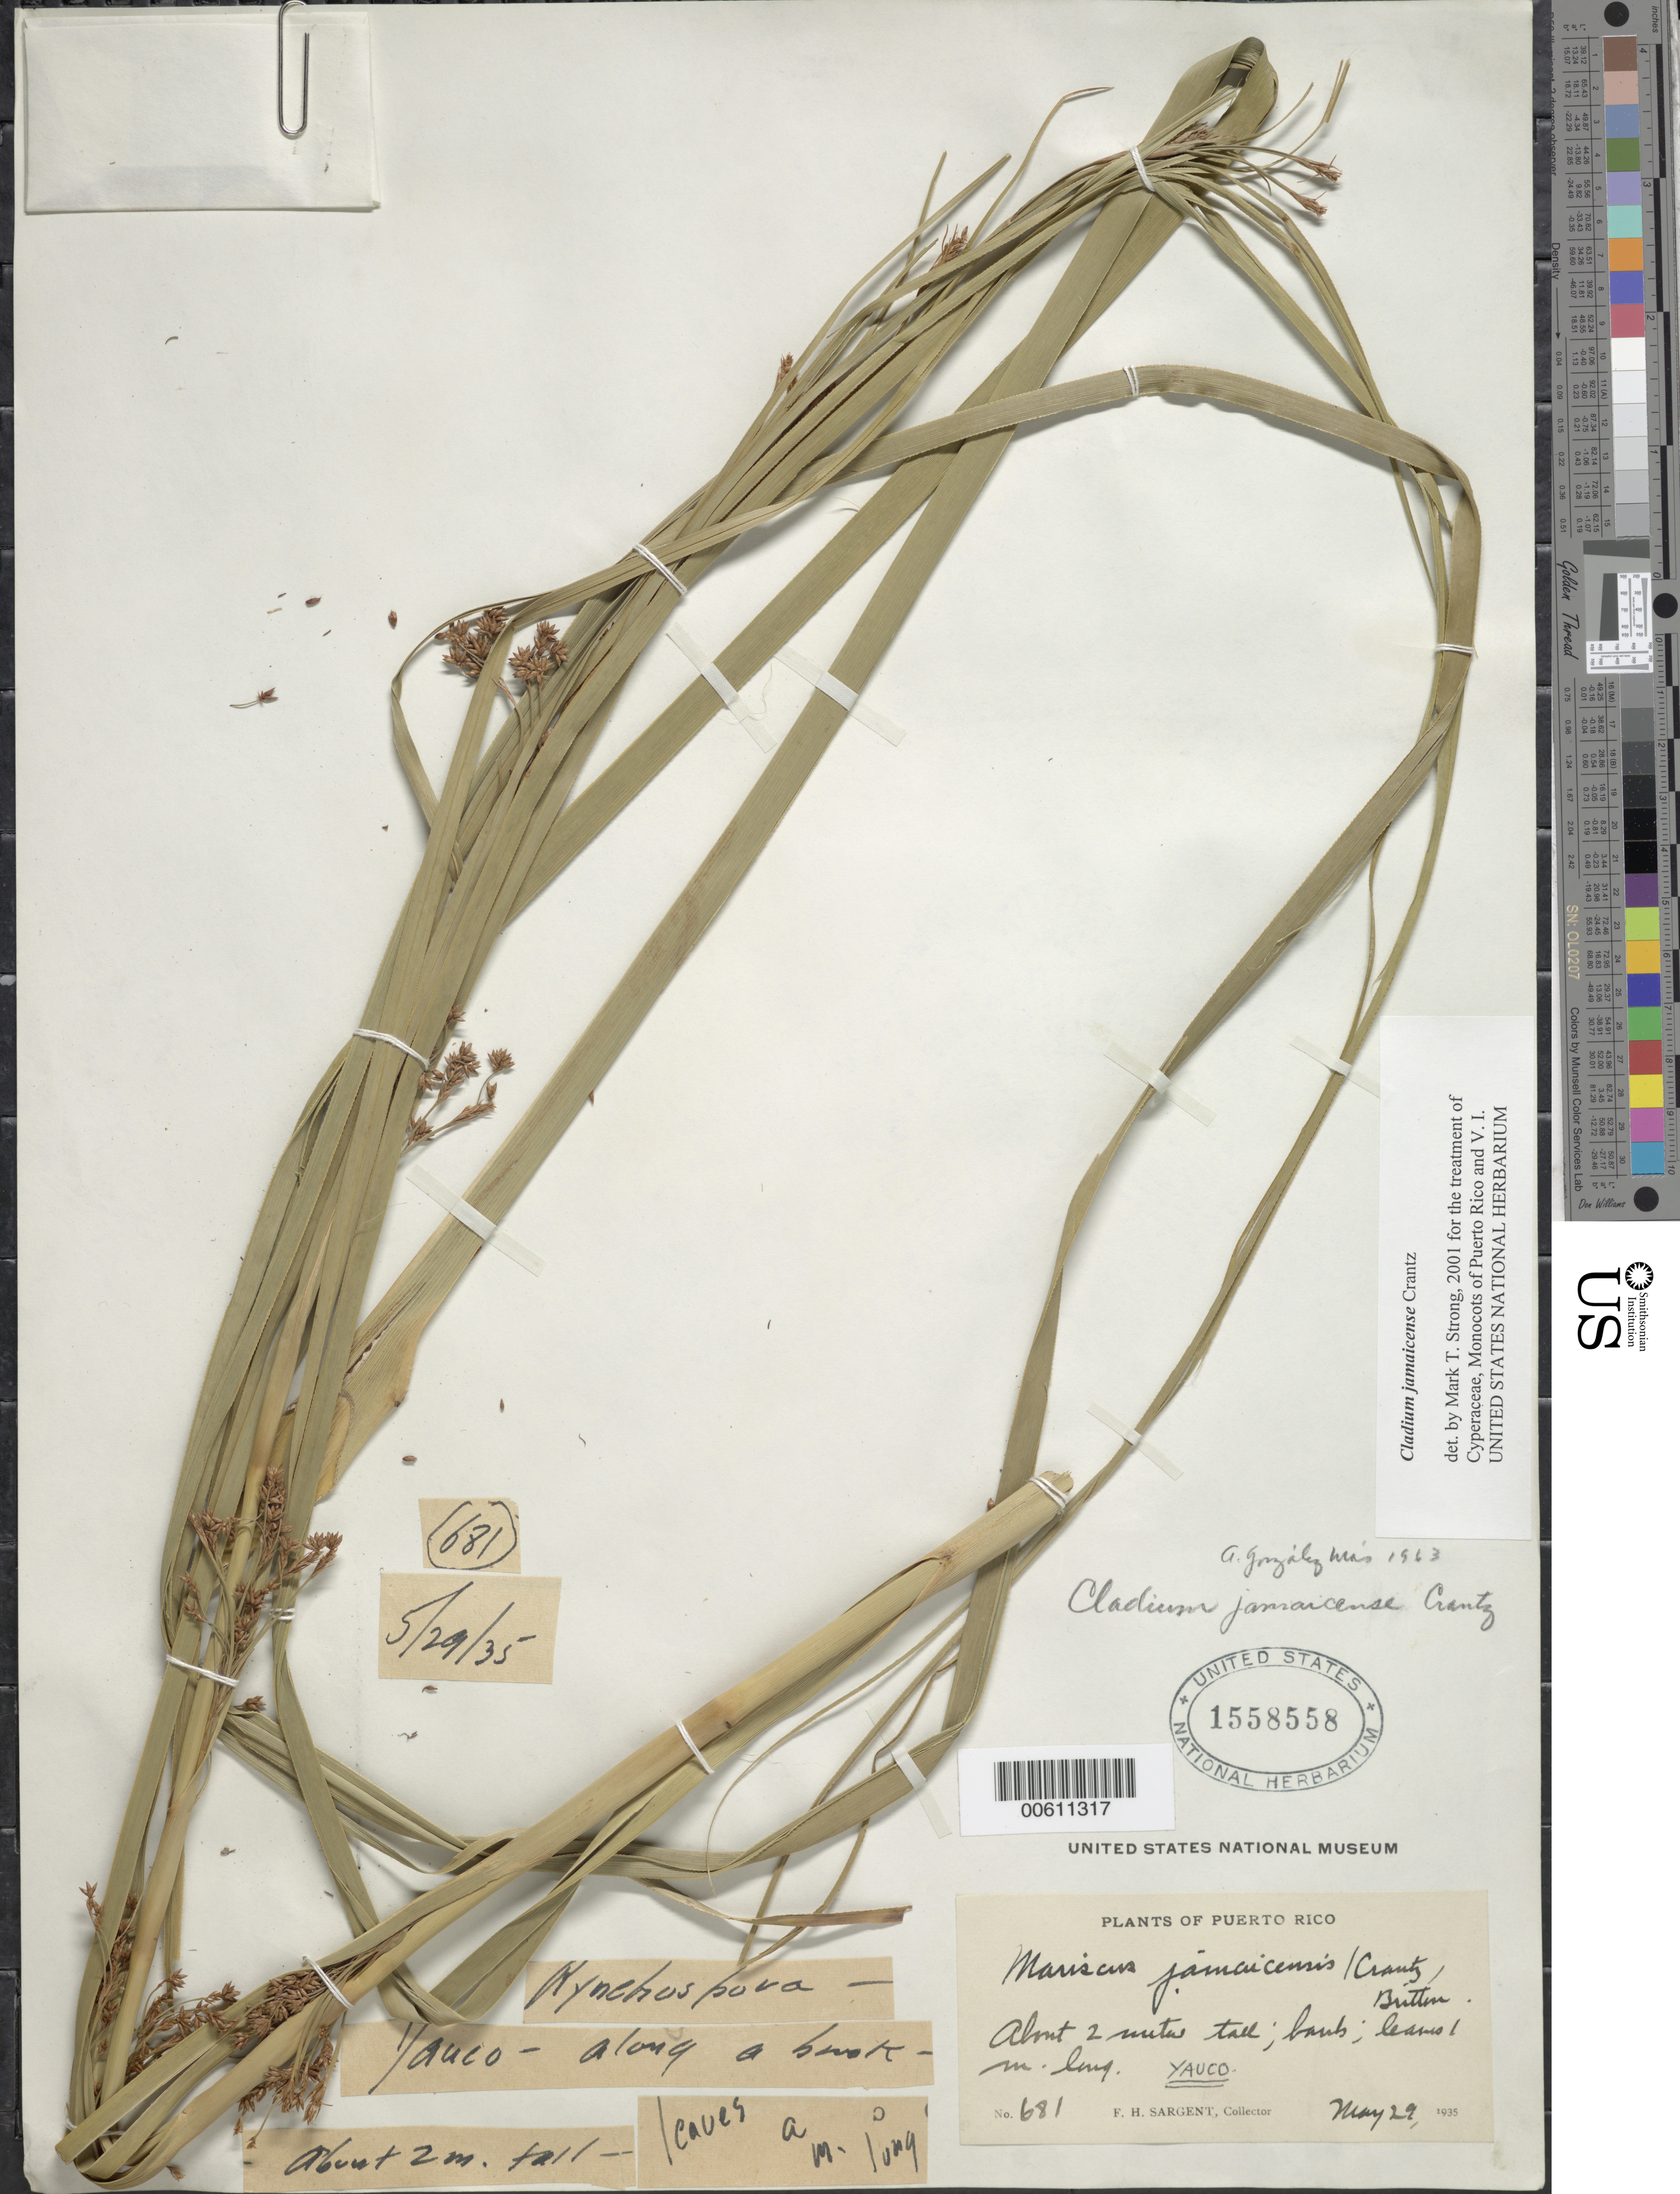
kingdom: Plantae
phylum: Tracheophyta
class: Liliopsida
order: Poales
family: Cyperaceae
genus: Cladium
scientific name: Cladium jamaicense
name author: Crantz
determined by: Strong, M. T., (US), Smithsonian Institution - National Museum of Natural History (UNITED STATES)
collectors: F. H. Sargent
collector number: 681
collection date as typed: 27 May 1935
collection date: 1935-05-27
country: Puerto Rico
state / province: Yauco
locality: Yauco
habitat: Bank.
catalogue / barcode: US 1558558